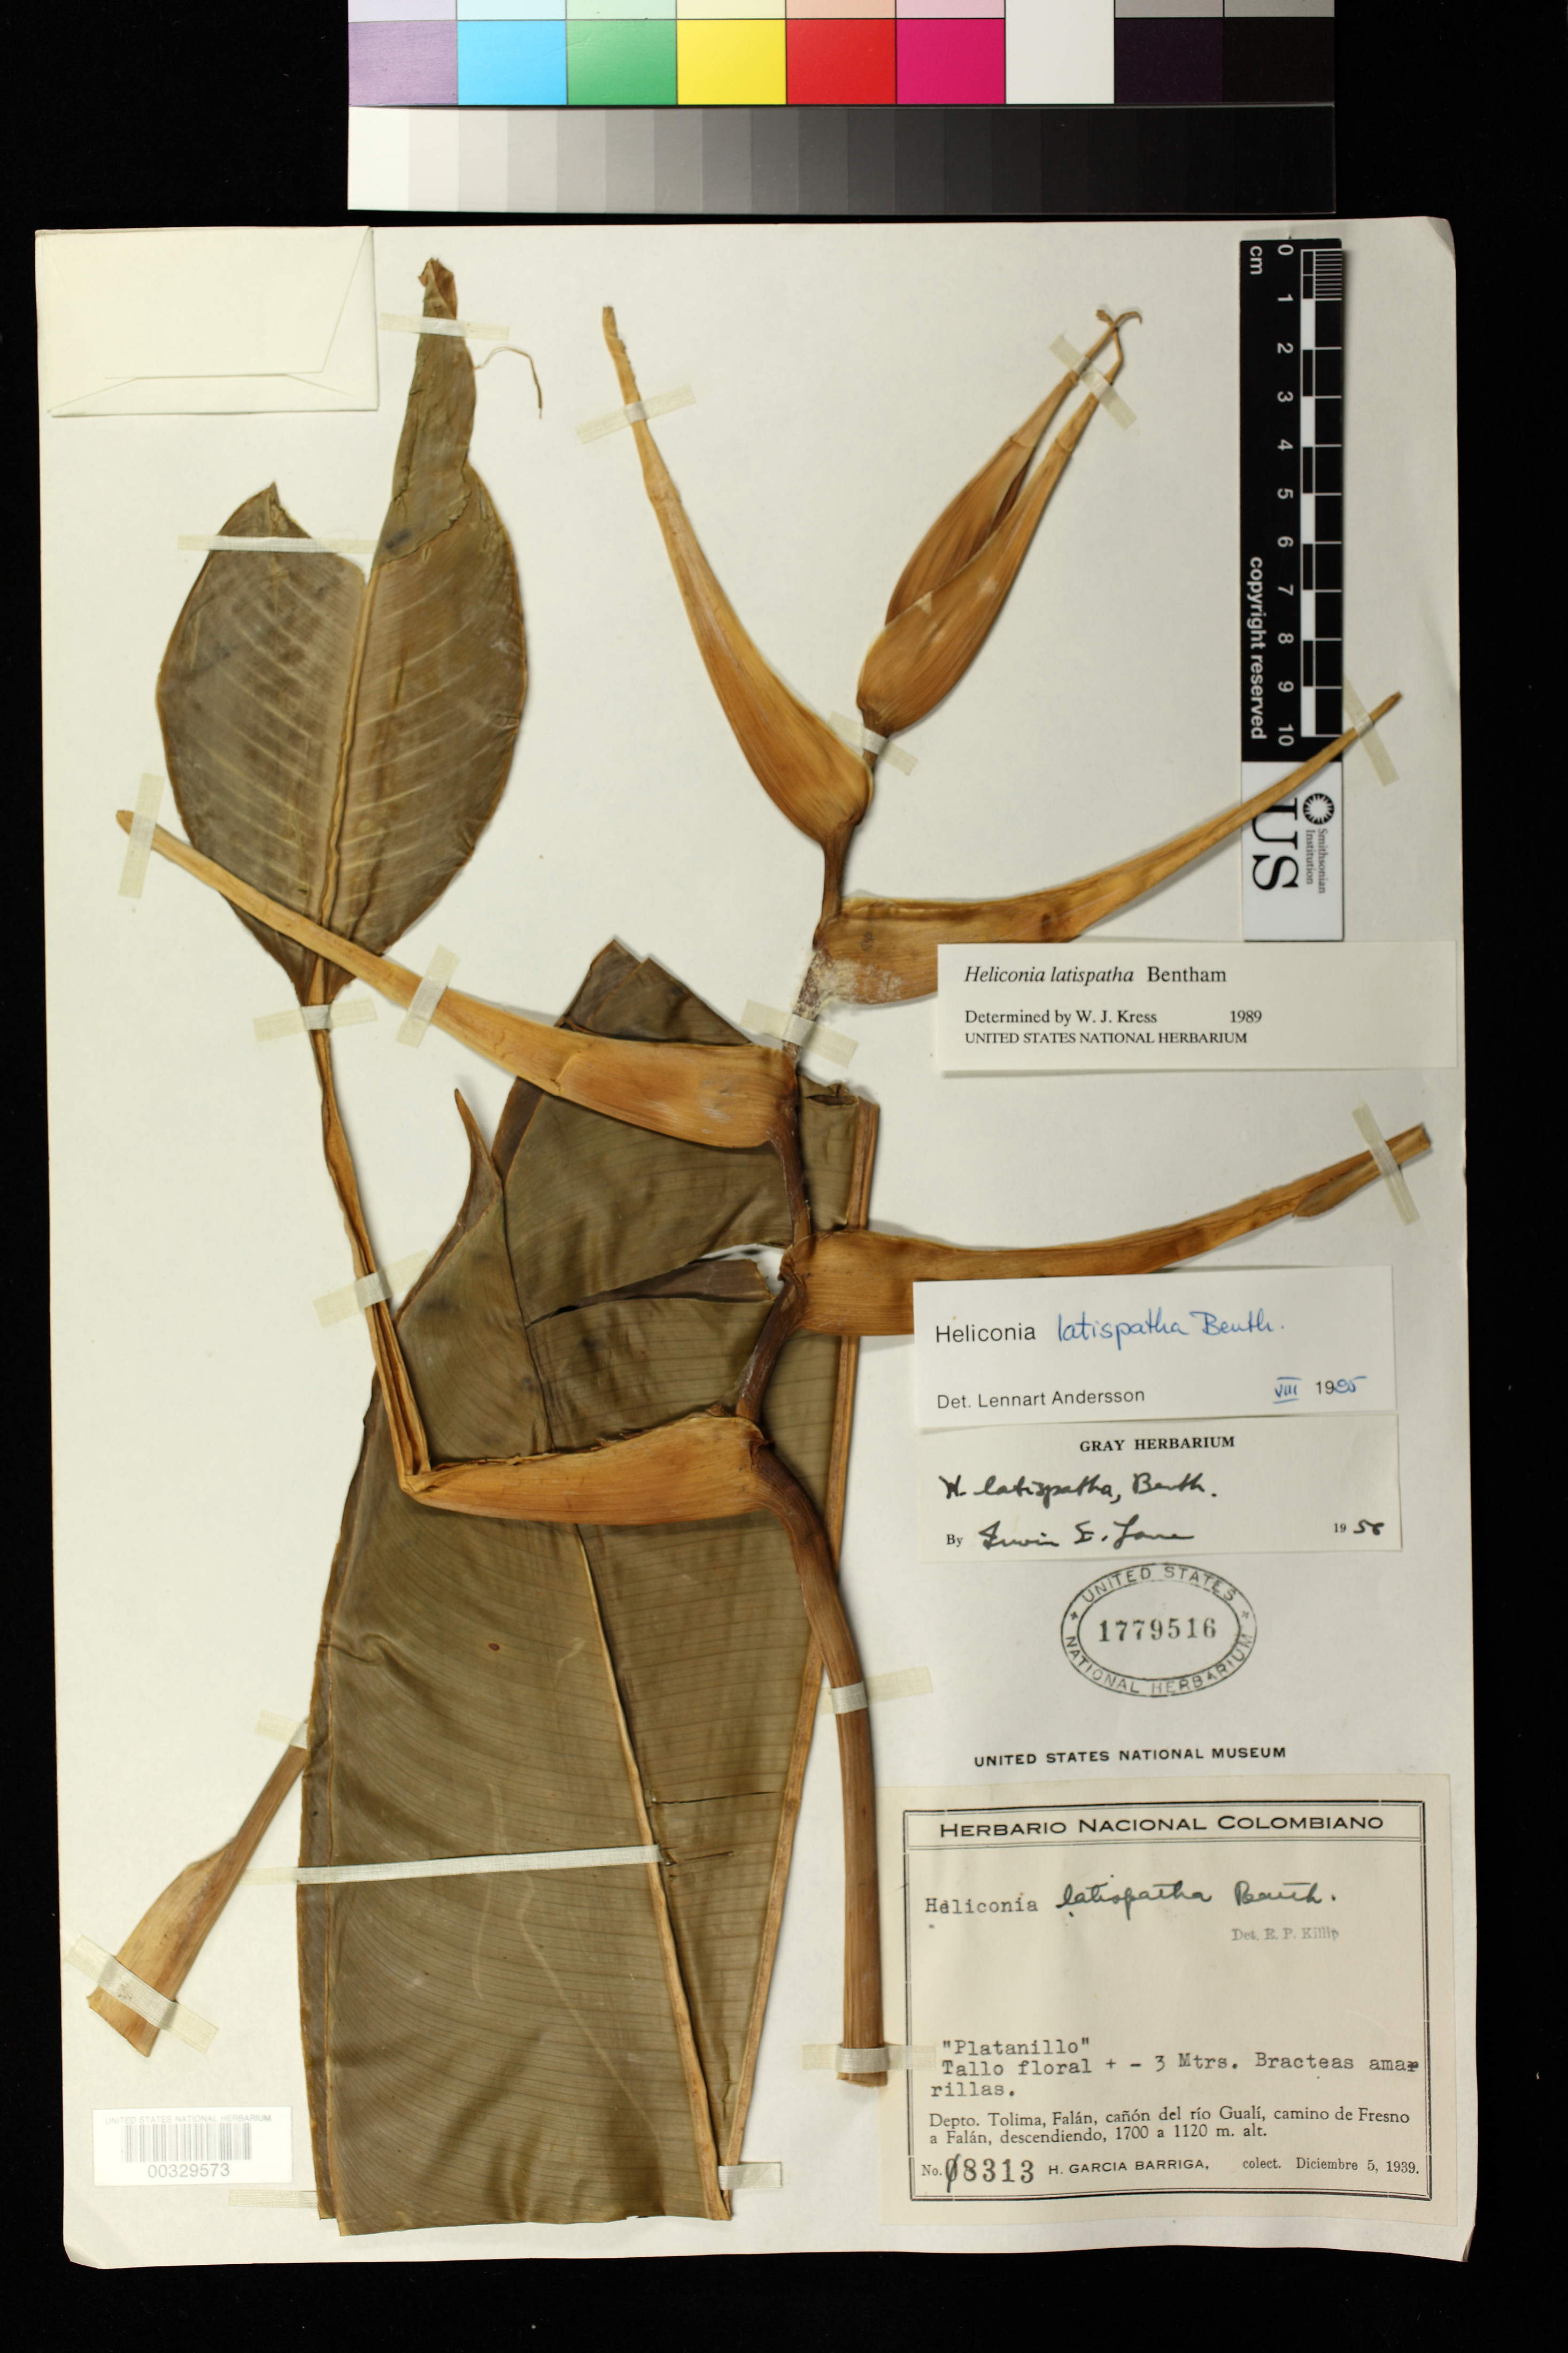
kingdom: Plantae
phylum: Tracheophyta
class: Liliopsida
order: Zingiberales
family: Heliconiaceae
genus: Heliconia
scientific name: Heliconia latispatha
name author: Benth.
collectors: H. García Barriga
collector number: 8313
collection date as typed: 05 Dec 1939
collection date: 1939-12-05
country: Colombia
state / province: Tolima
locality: Fallan, Cañon del Rio Guali, road from Fresno to Fallan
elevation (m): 1120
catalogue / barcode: US 1779516